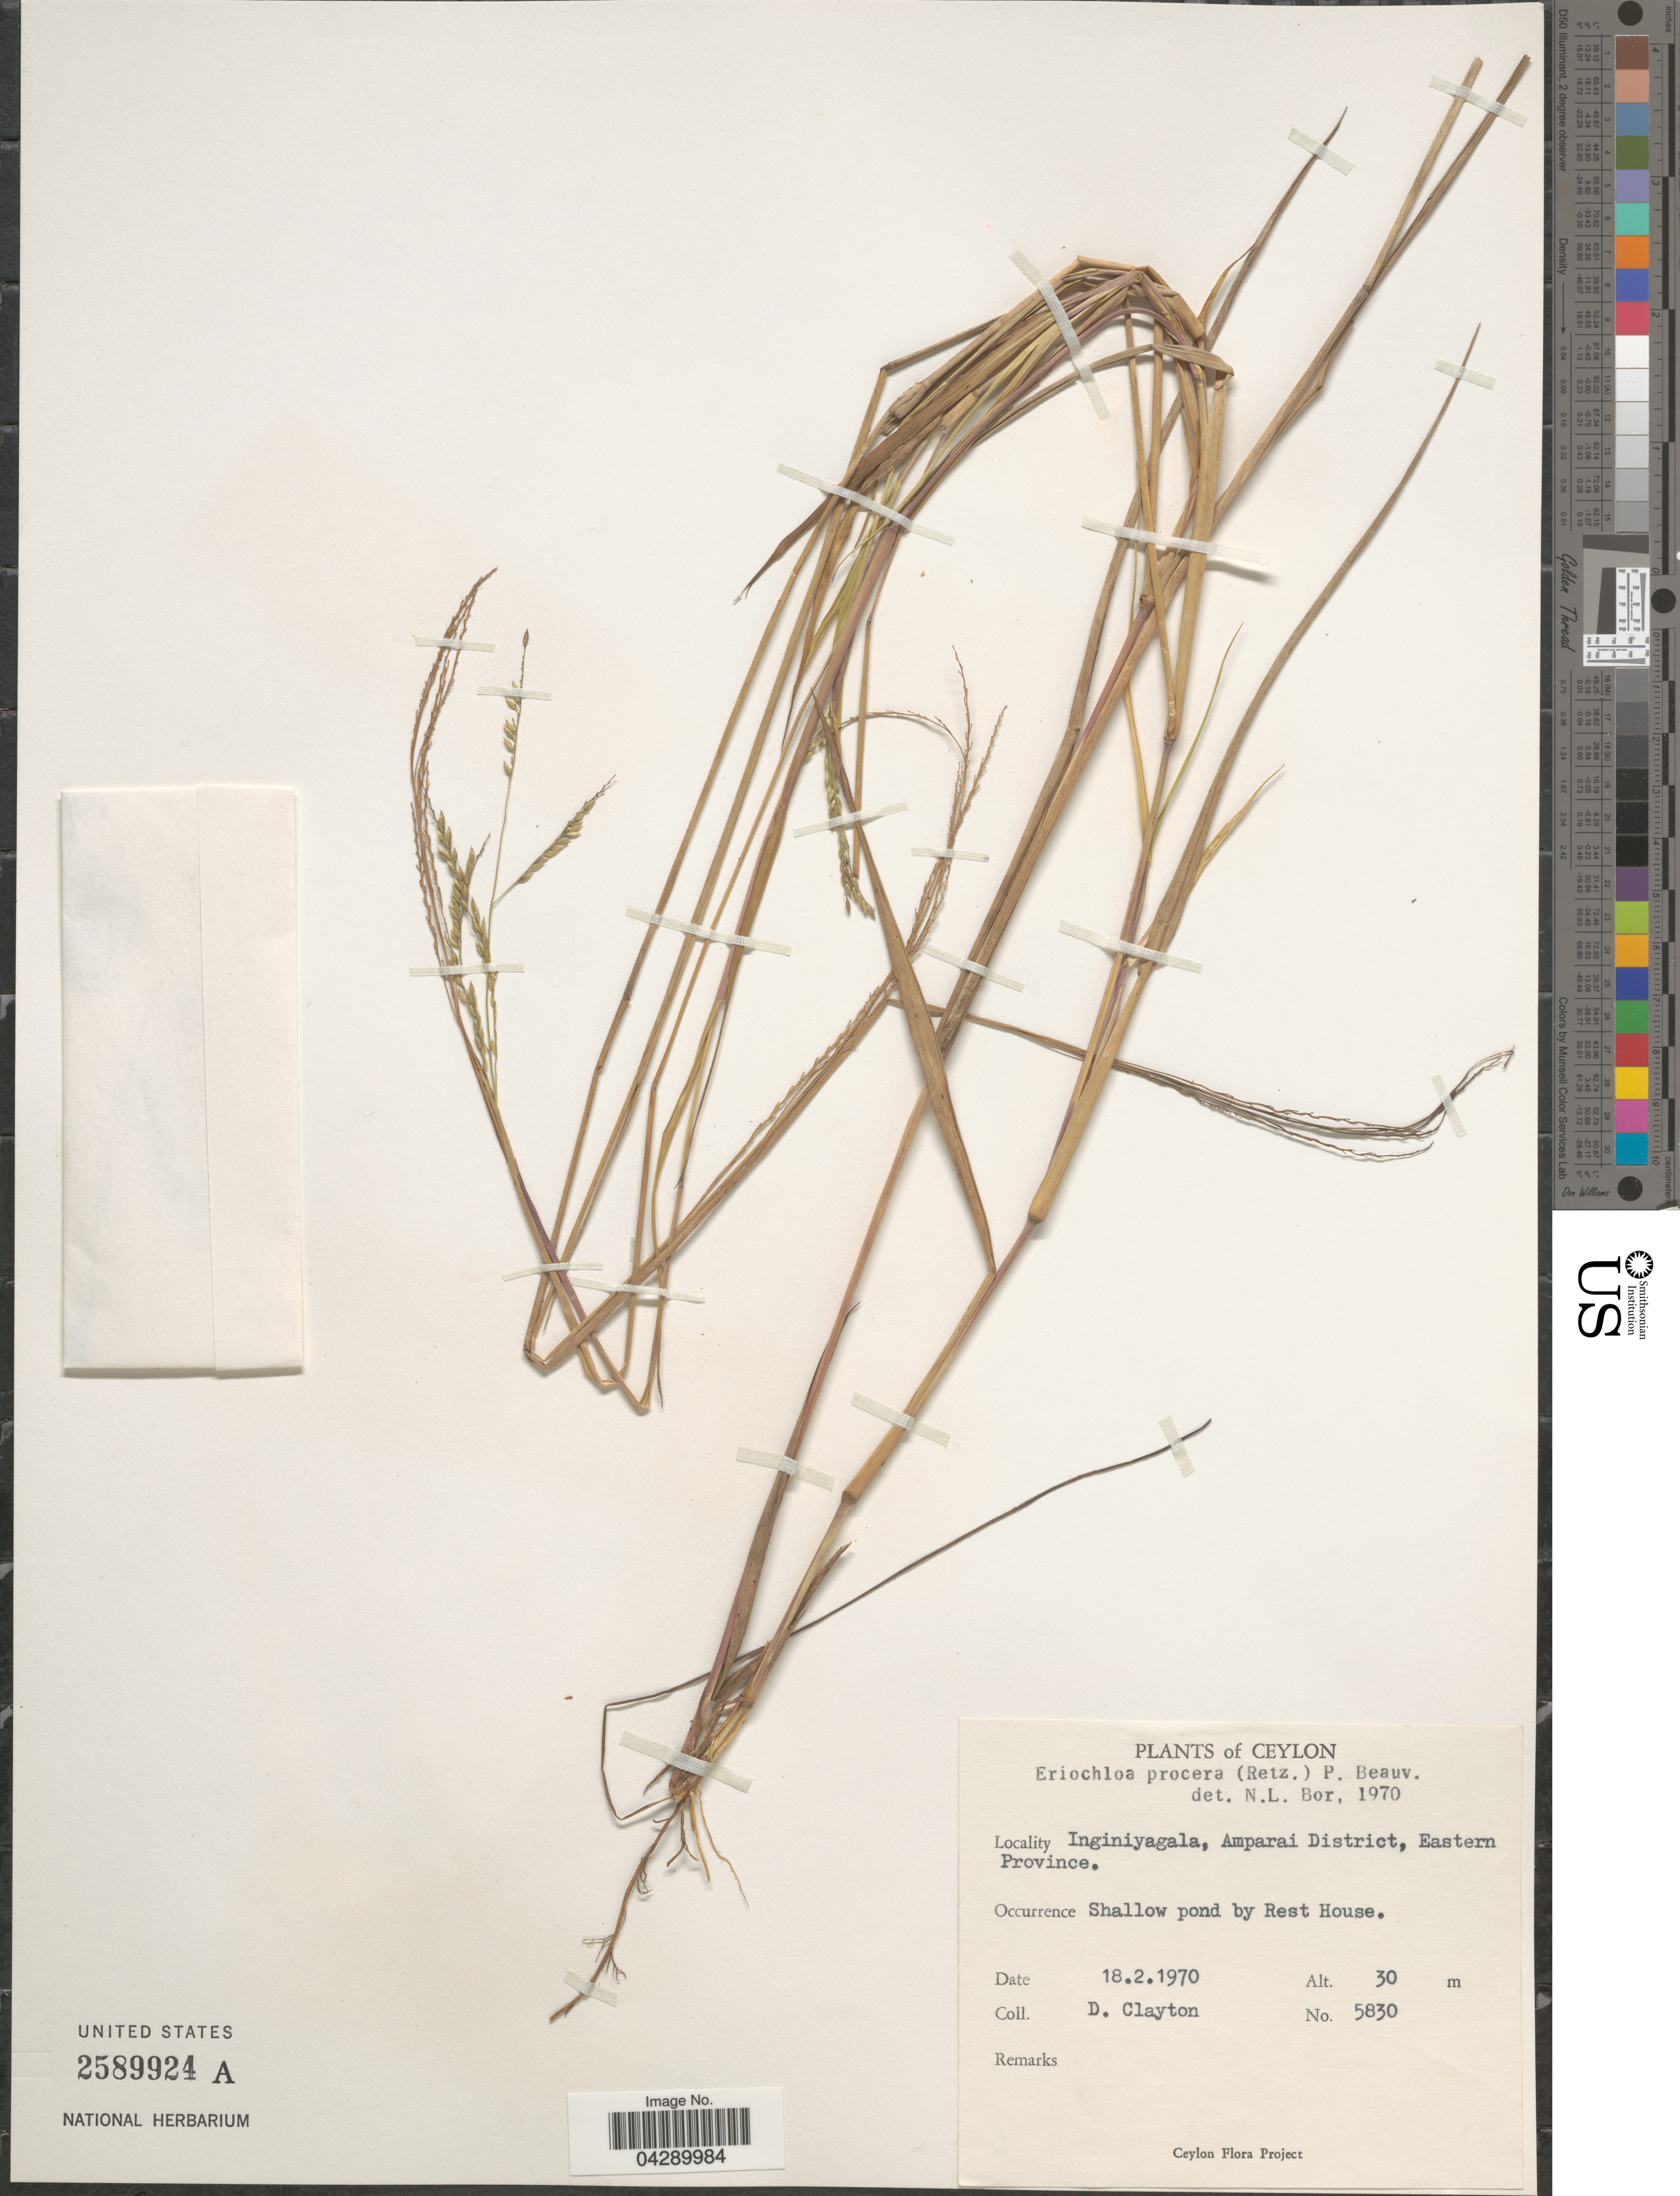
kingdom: Plantae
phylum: Tracheophyta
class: Liliopsida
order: Poales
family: Poaceae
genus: Eriochloa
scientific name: Eriochloa procera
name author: (Retz.) C.E. Hubb.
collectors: D. Clayton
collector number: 5830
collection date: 1970-02-18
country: Sri Lanka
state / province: Eastern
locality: Ceylon. Inginiyagala, Amparai District. Shallow pond by Rest House.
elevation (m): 30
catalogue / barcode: US 2589924A